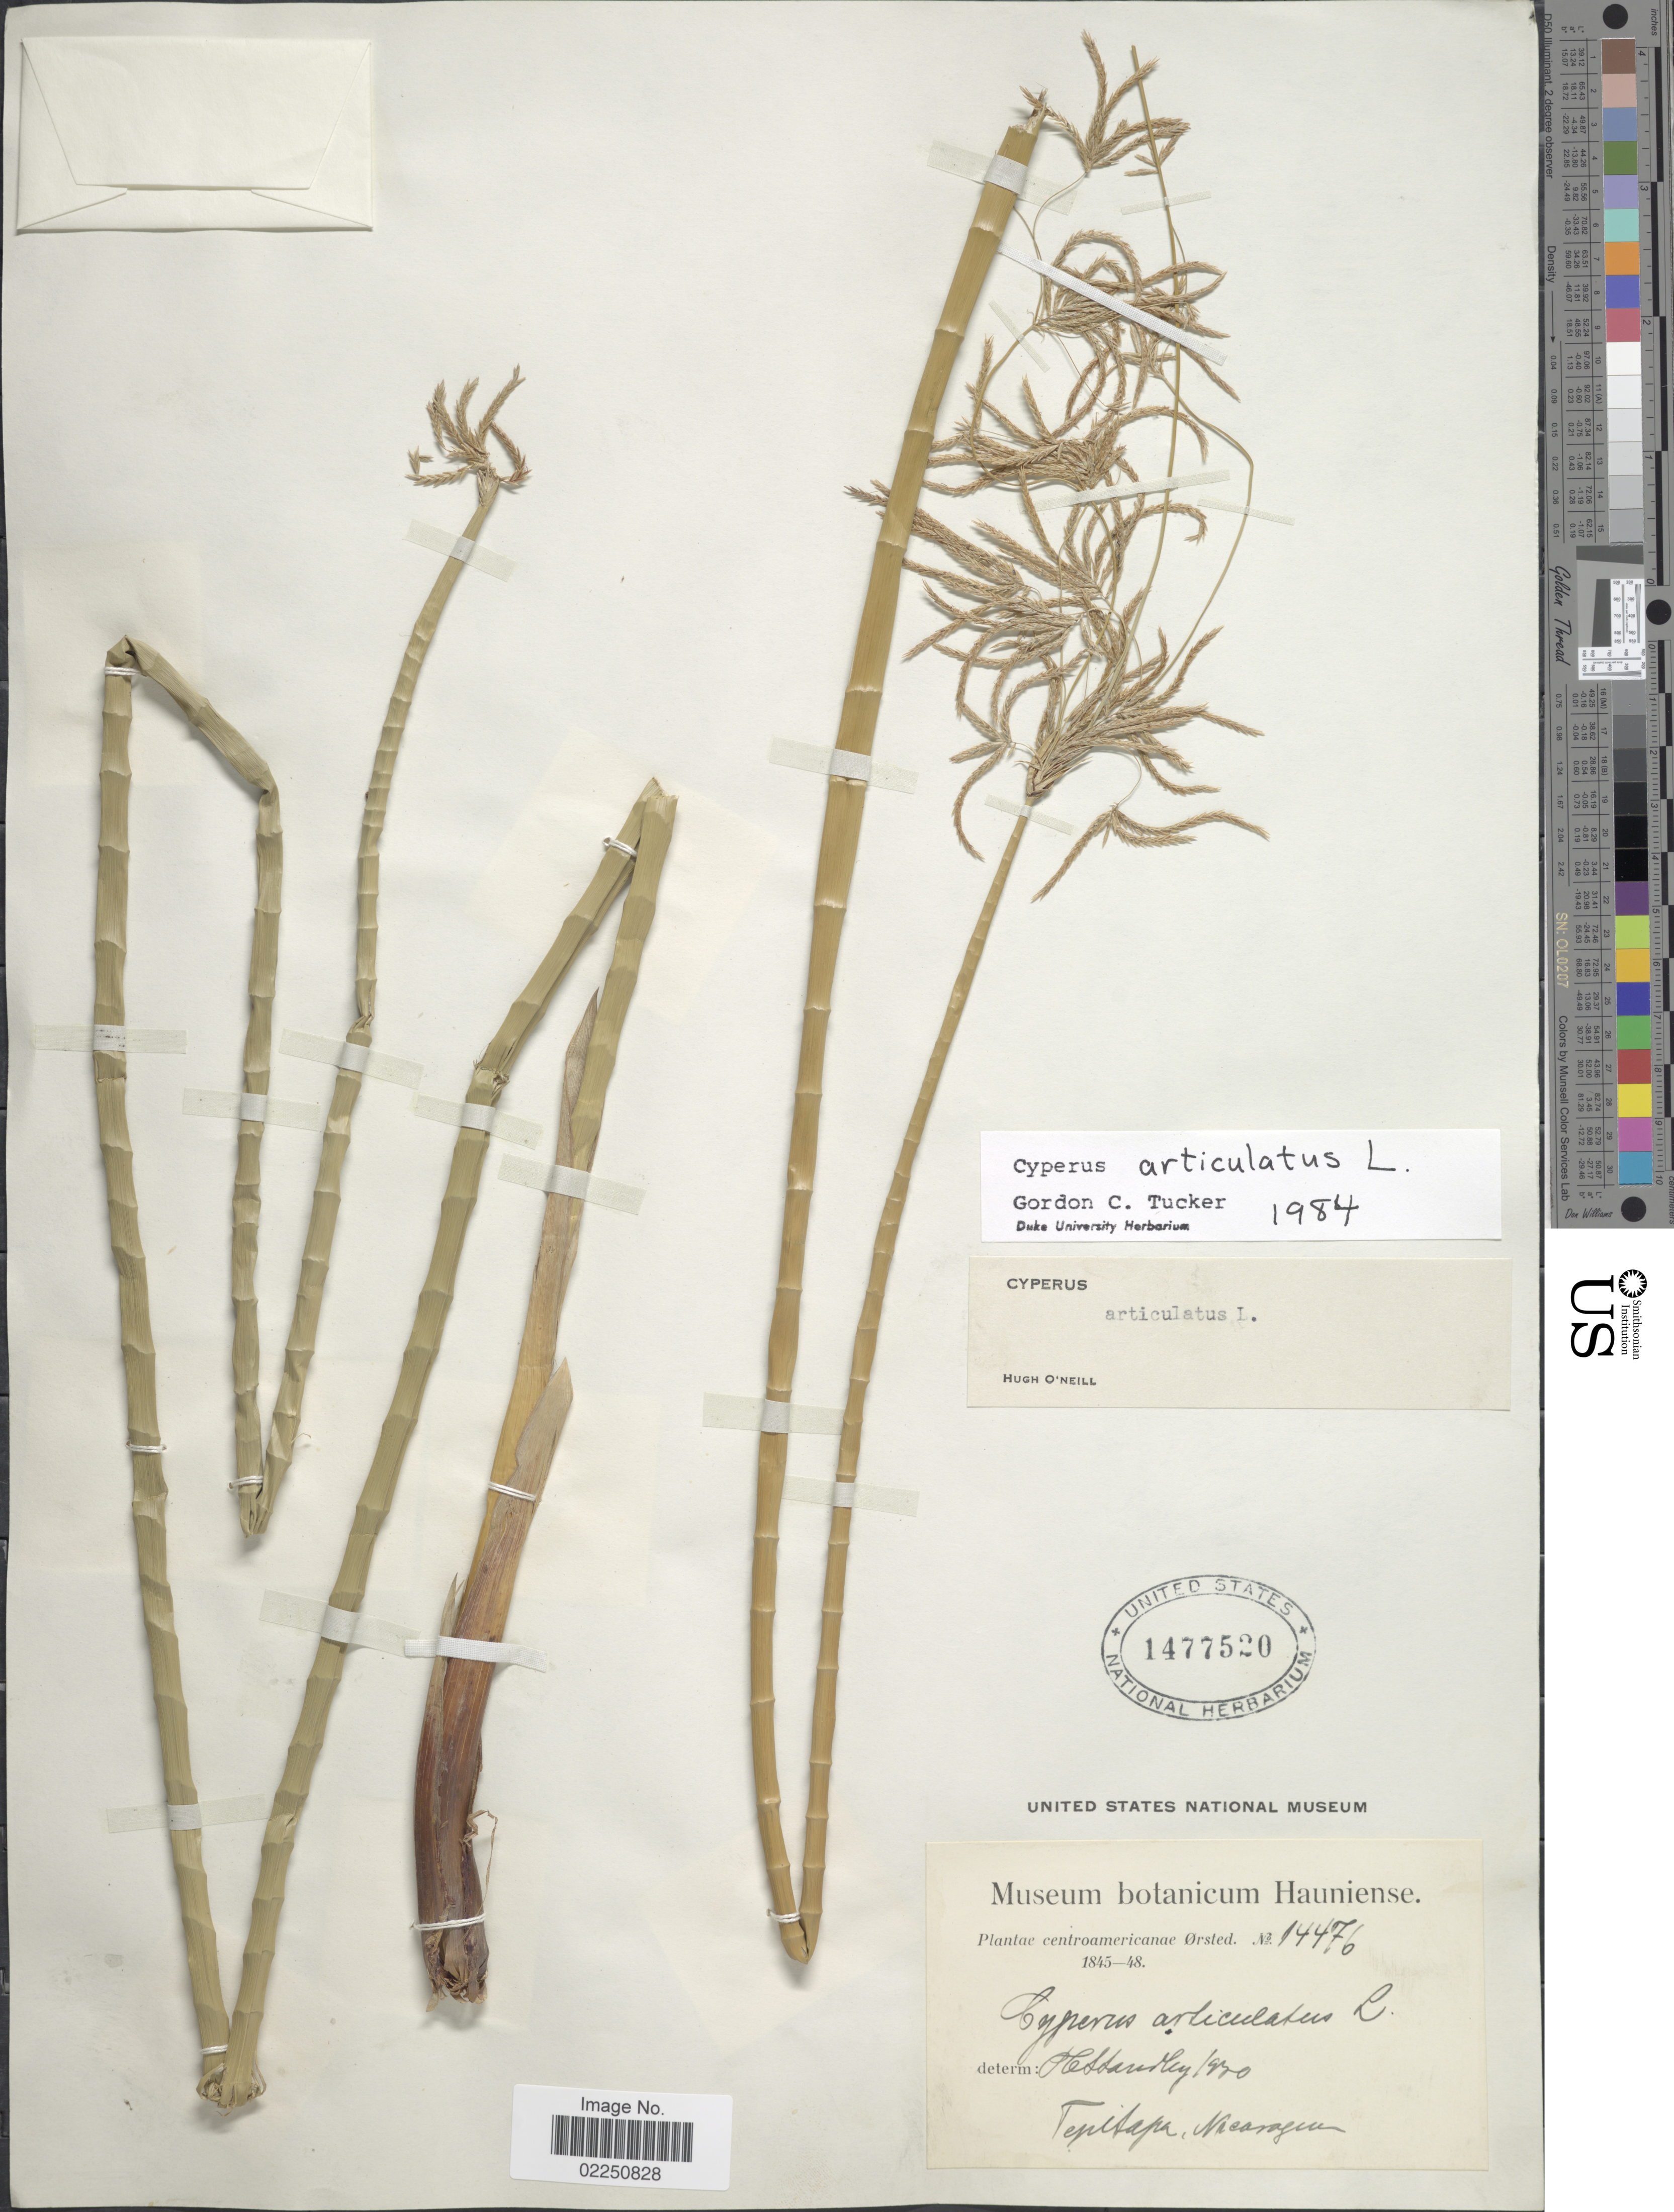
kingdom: Plantae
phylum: Tracheophyta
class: Liliopsida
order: Poales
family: Cyperaceae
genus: Cyperus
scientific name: Cyperus articulatus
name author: L.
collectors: ex Museum Botanicum Hauniense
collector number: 14476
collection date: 1845/1848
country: Nicaragua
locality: Centroamericanae Orsted. Tipitapa, Nicaragua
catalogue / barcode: US 1477520